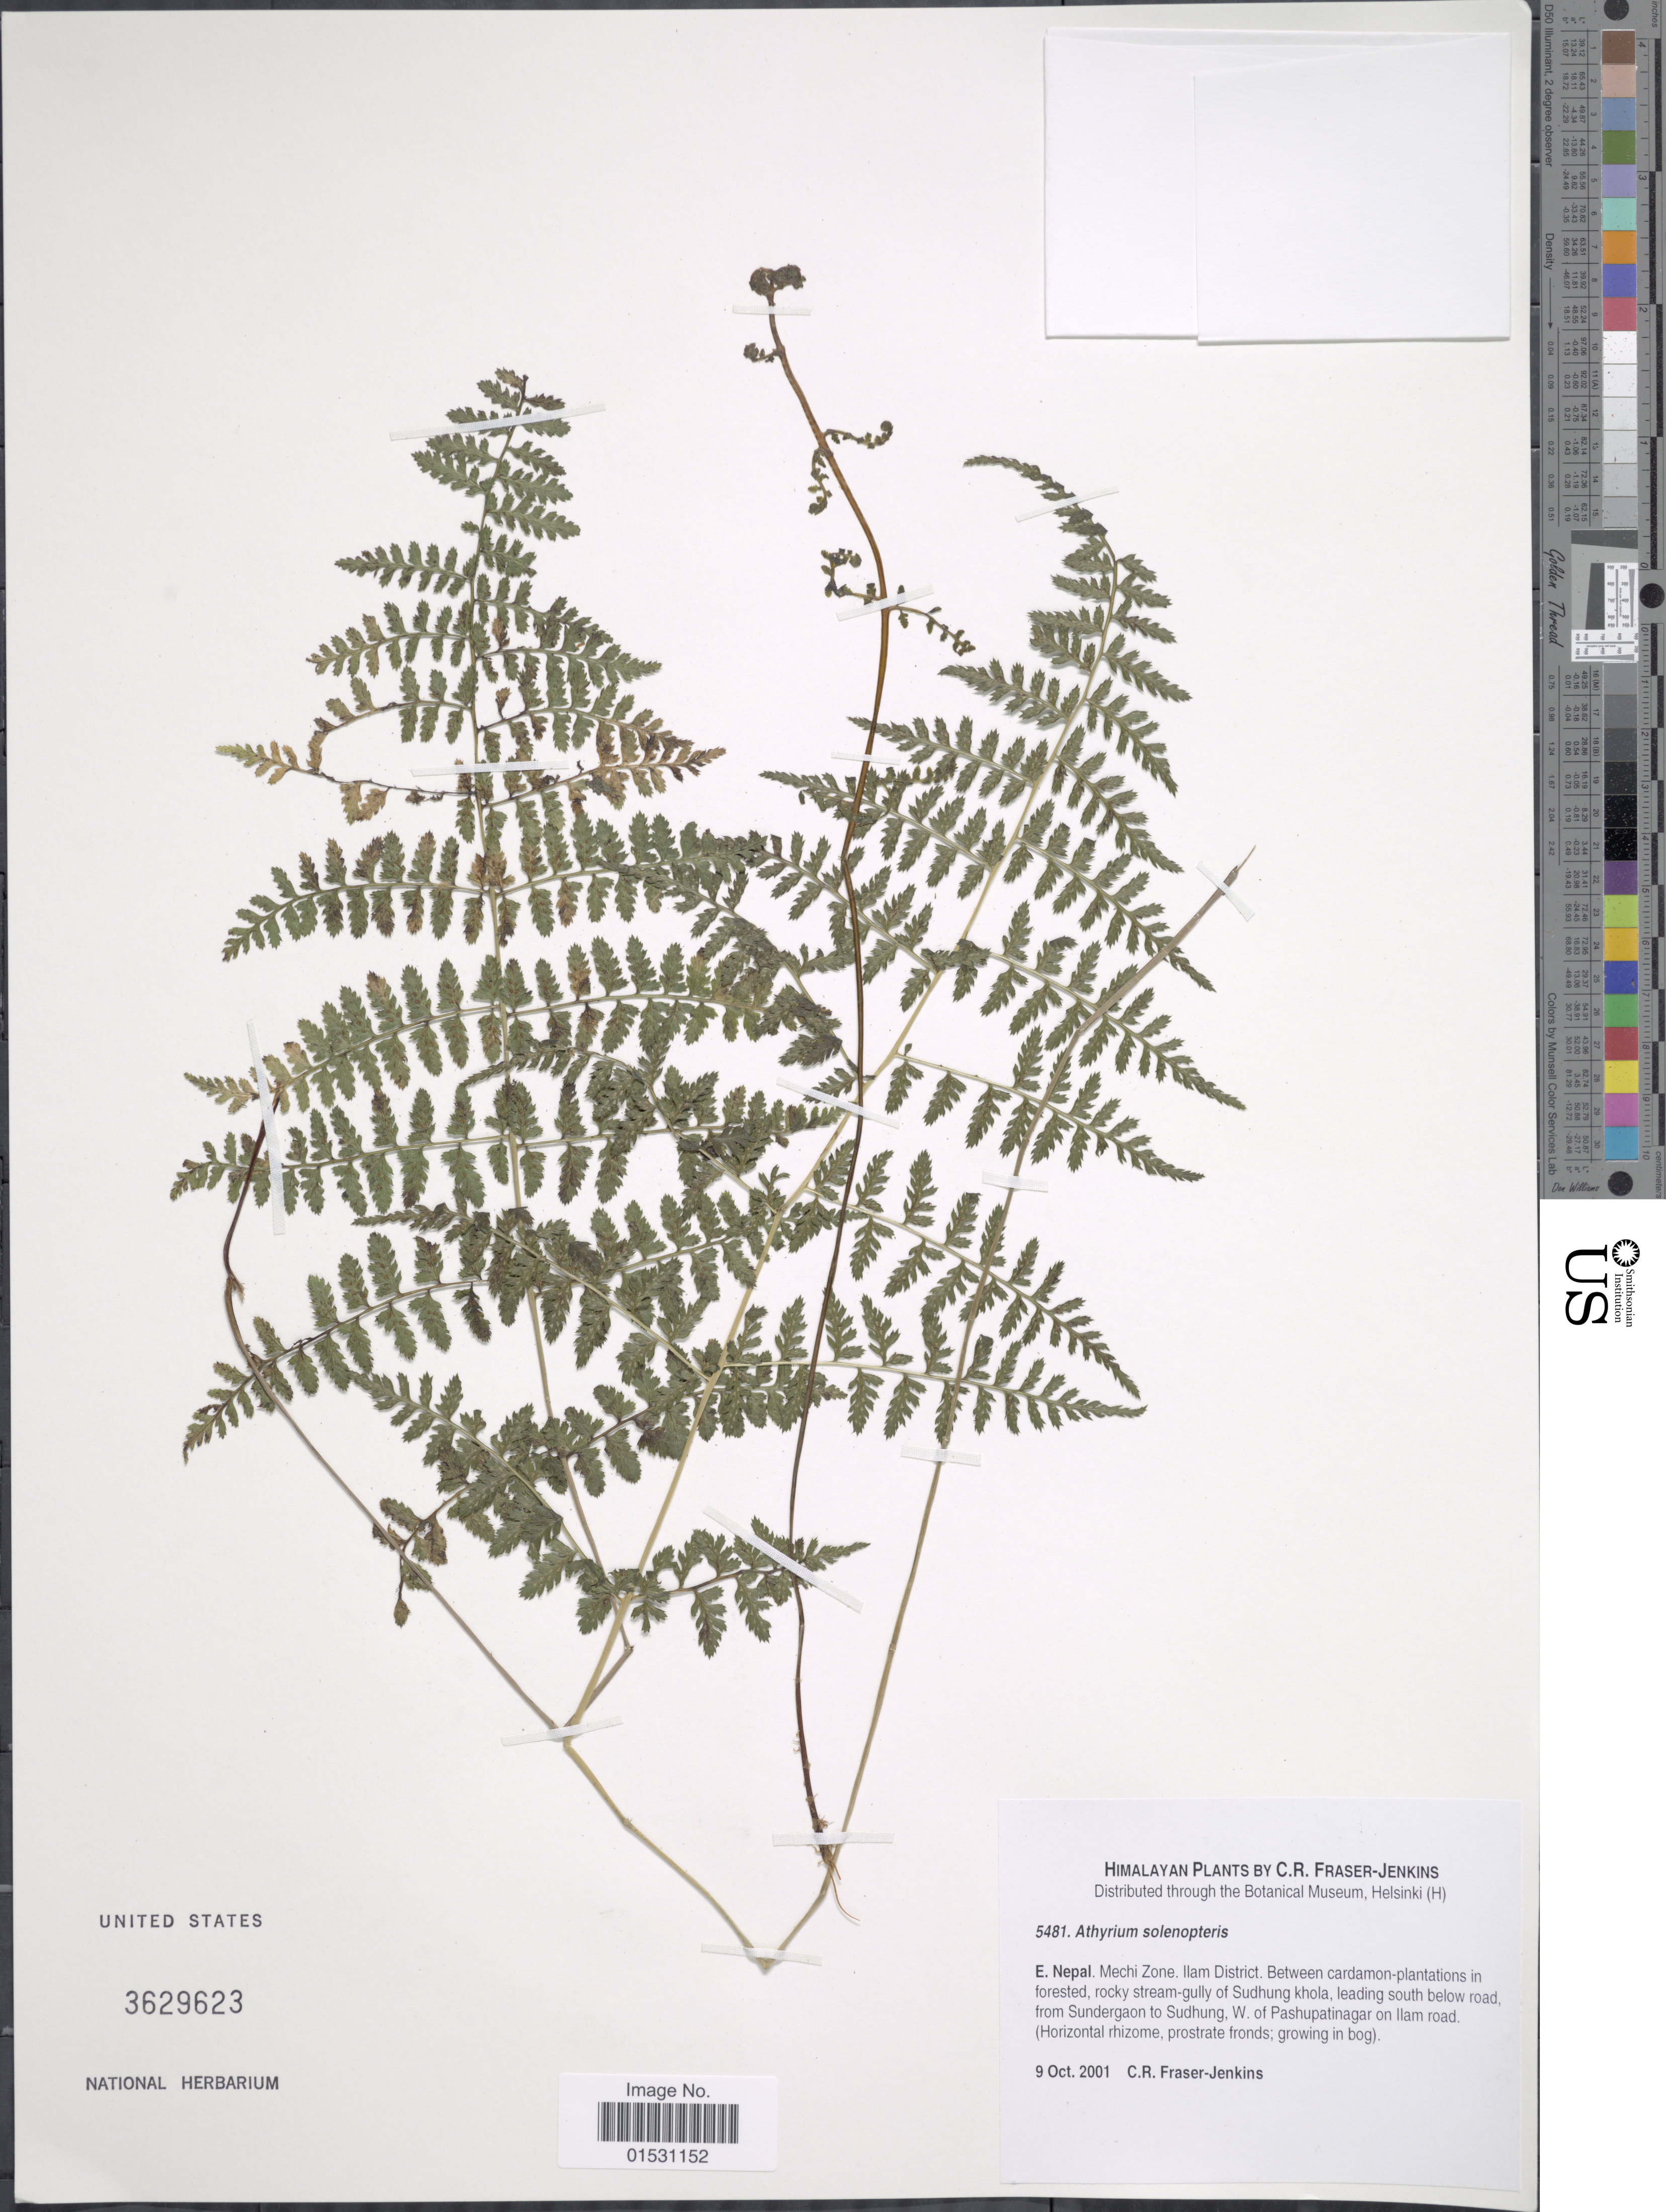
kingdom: Plantae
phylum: Tracheophyta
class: Polypodiopsida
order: Polypodiales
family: Athyriaceae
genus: Athyrium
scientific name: Athyrium solenopteris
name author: (Kunze) T. Moore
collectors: C. R. Fraser-Jenkins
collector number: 5481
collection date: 2001-10-09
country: Nepal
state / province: Mechi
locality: Himalayan. E. Nepal. Mechi Zone. Ilam District. Between cardamon-plantations in forested, rocky stream-gully of Sudhung khola, leading south below road, from Sundergaon to Sudhung, W. of Pashupatinagar on Ilam road.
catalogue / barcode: US 3629623